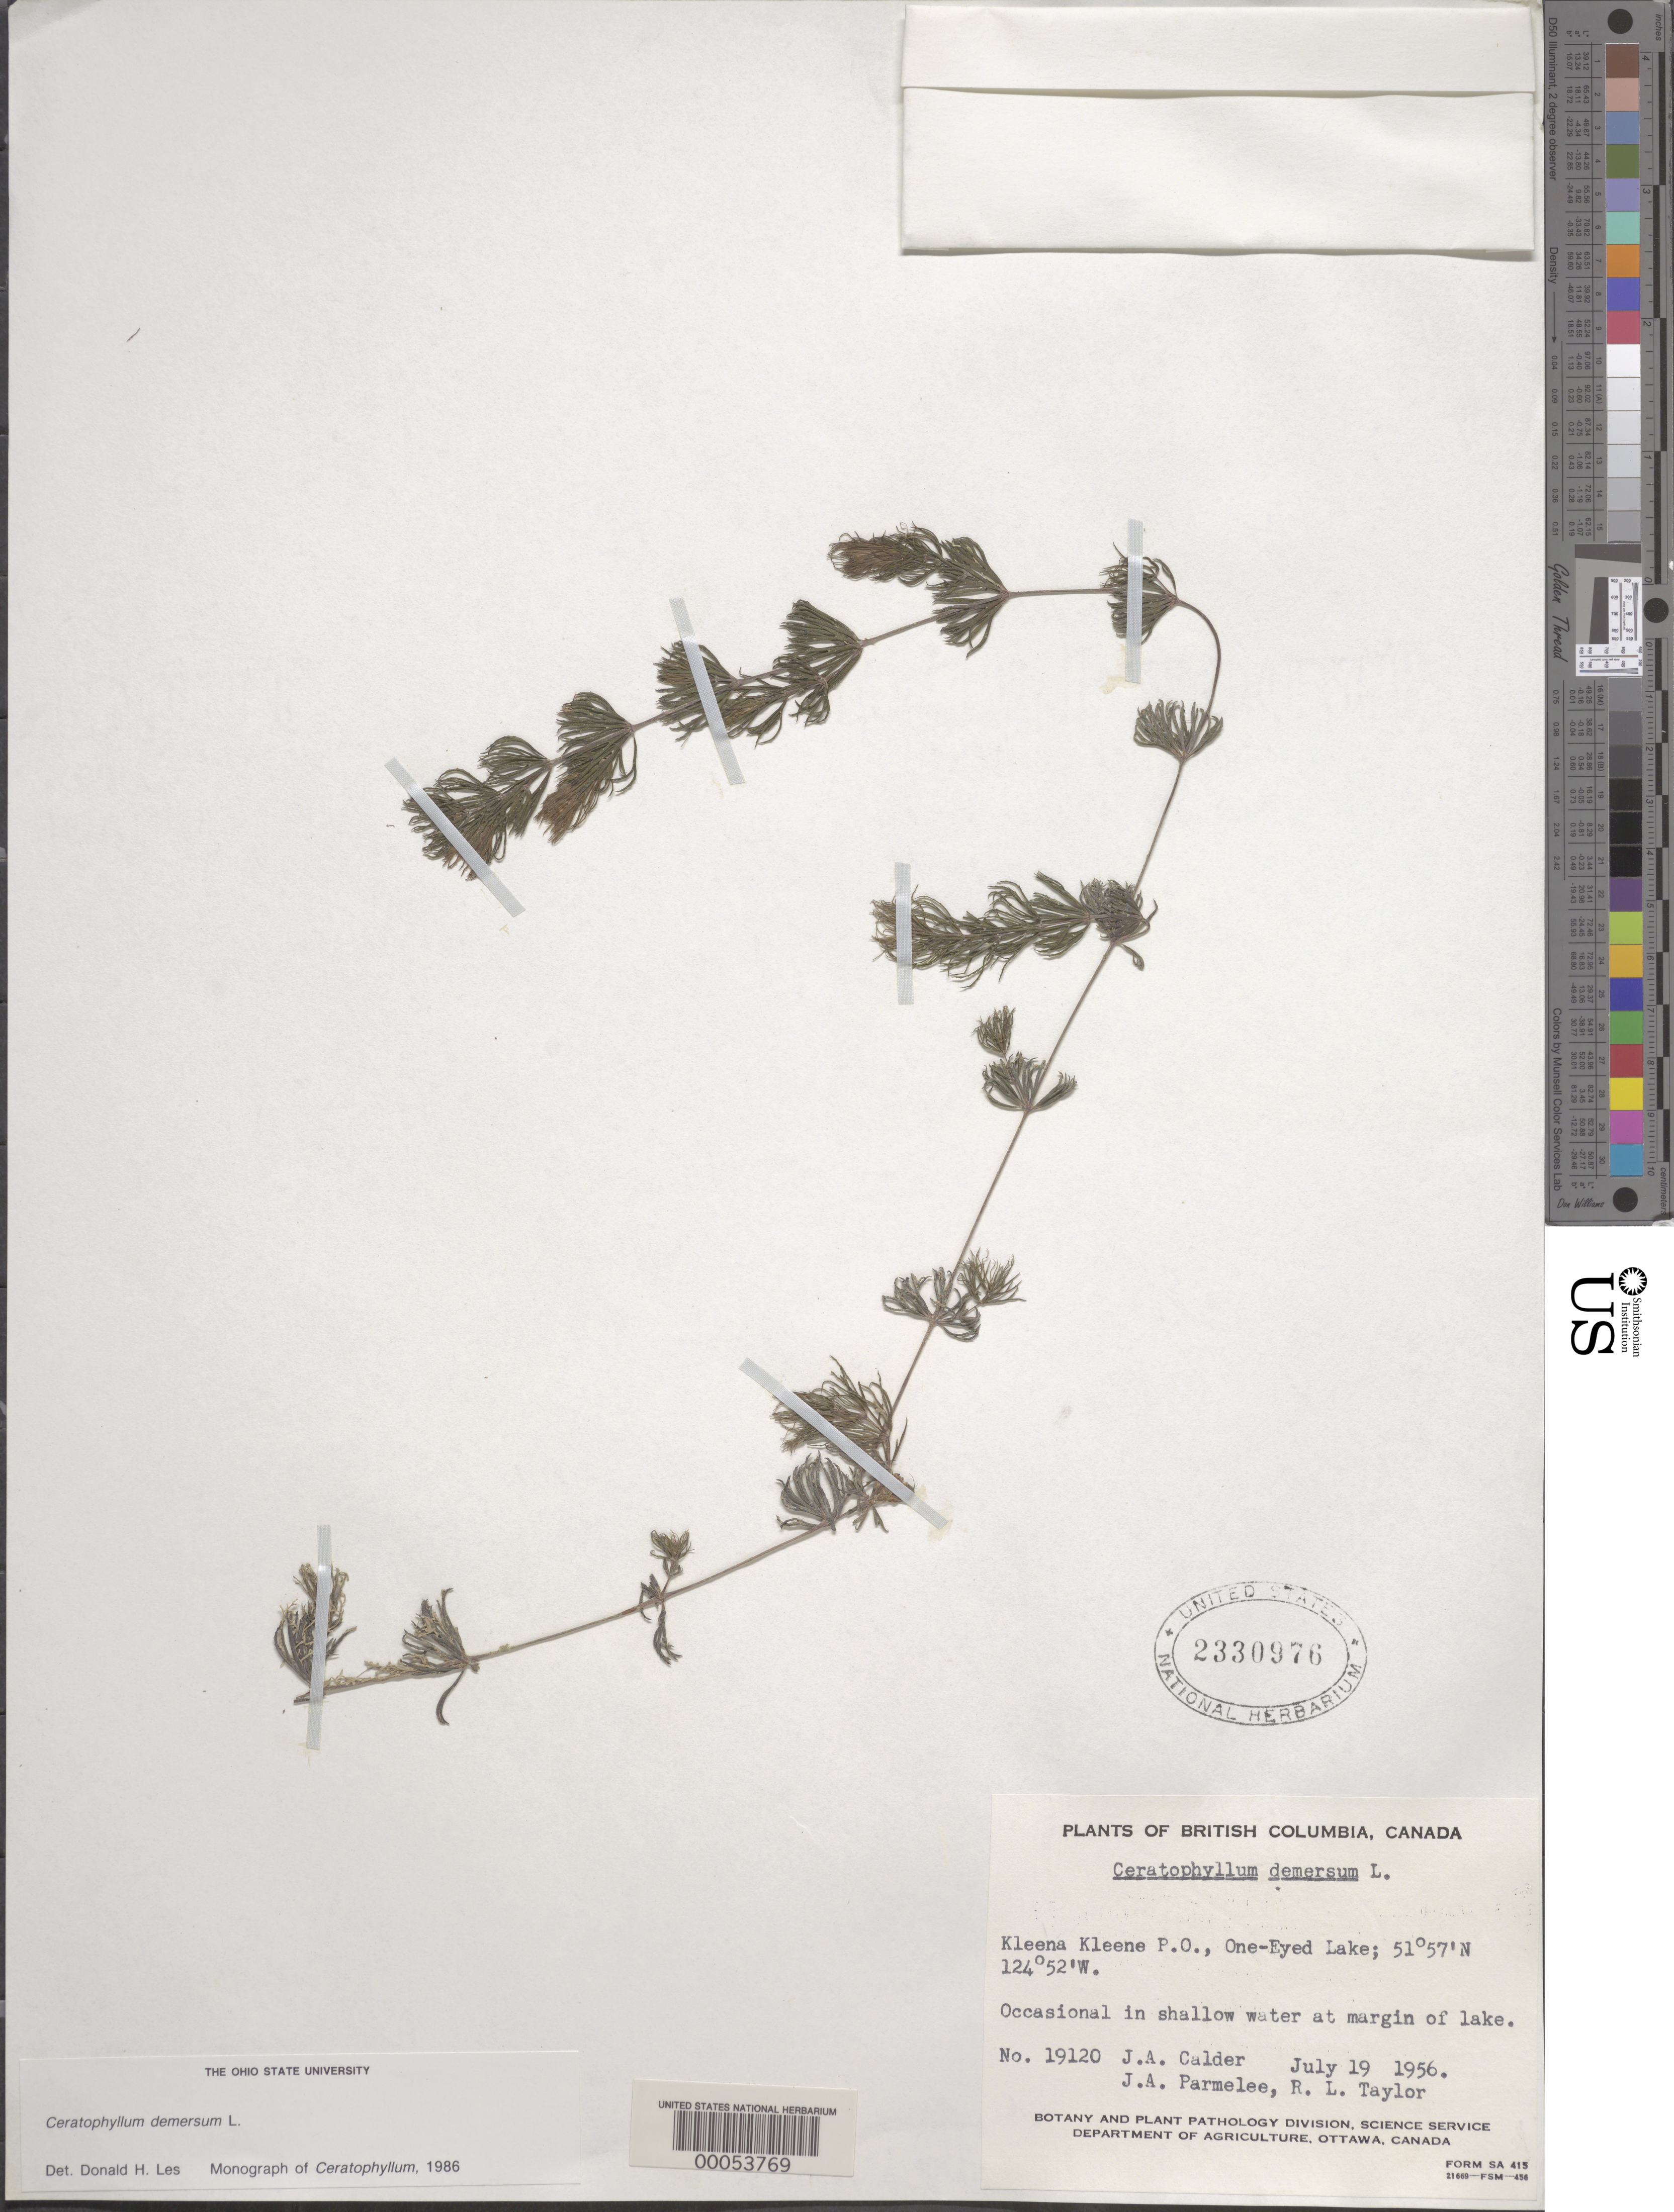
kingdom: Plantae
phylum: Tracheophyta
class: Magnoliopsida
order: Ceratophyllales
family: Ceratophyllaceae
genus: Ceratophyllum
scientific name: Ceratophyllum demersum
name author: L.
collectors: J. A. Calder & J. A. Parmelee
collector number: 19120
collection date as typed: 19 Jul 1956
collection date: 1956-07-19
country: Canada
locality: One-Eyed Lake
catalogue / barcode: US 2330976